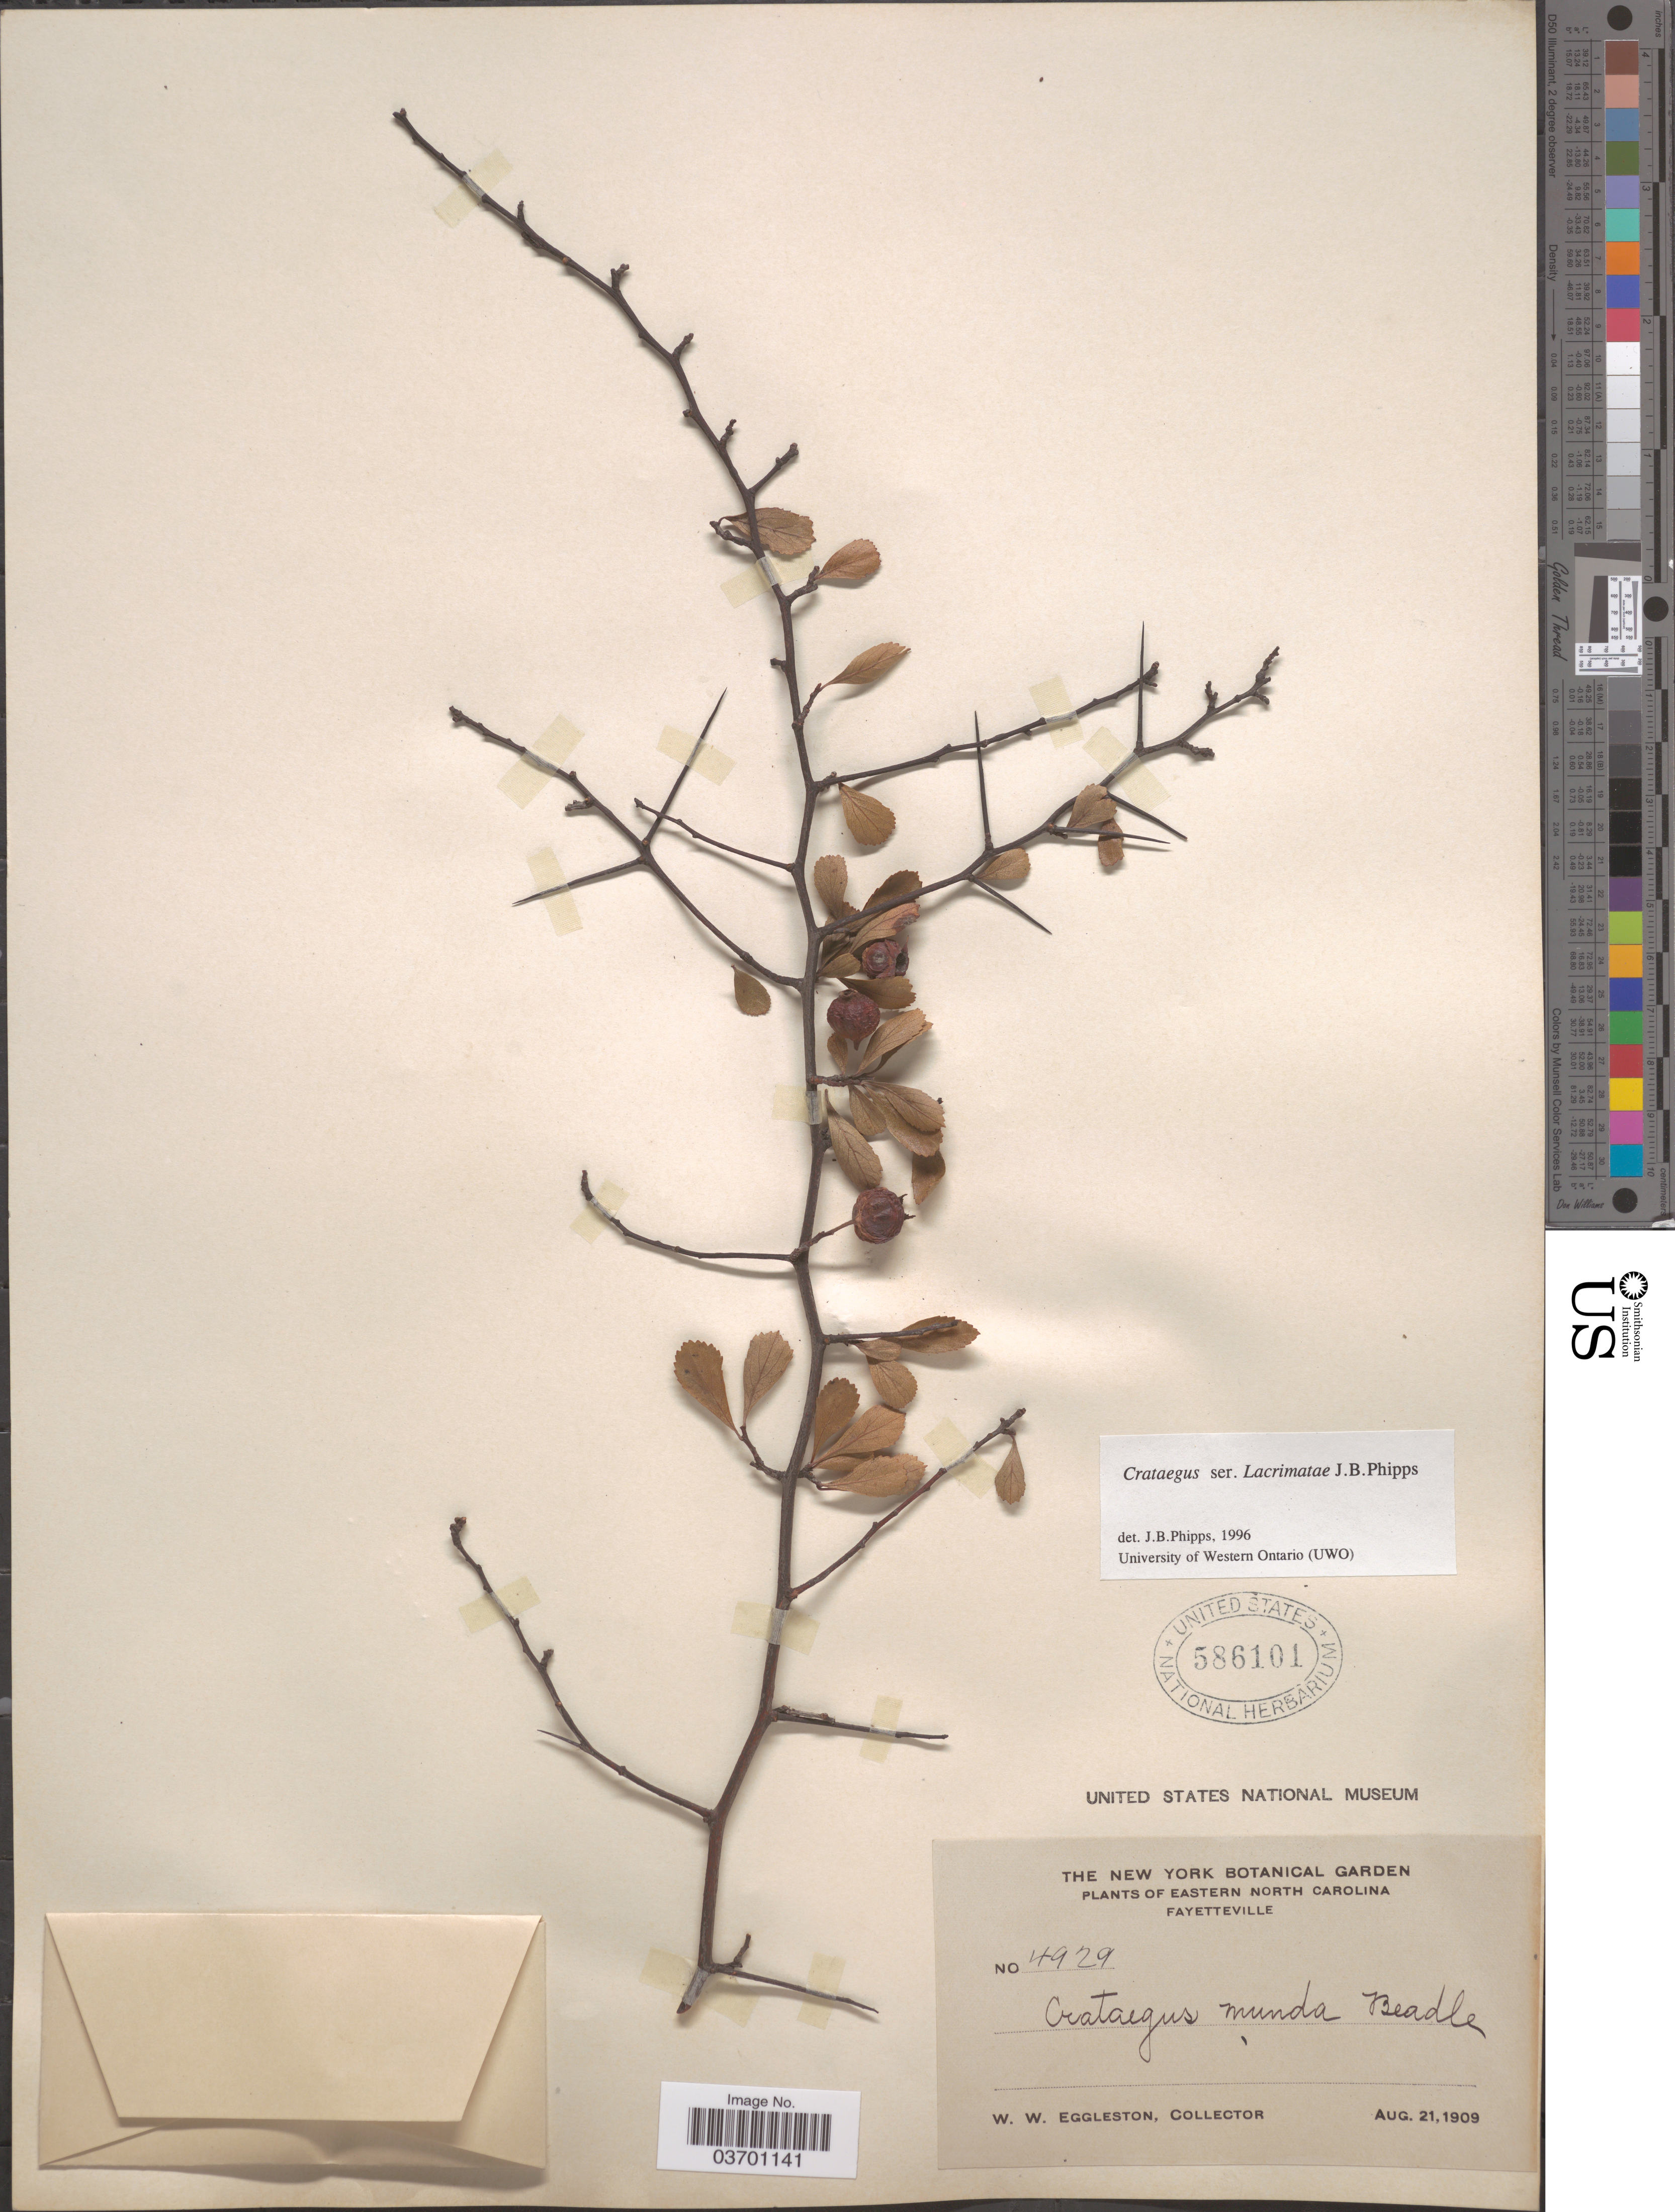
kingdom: Plantae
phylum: Tracheophyta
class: Magnoliopsida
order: Rosales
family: Rosaceae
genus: Crataegus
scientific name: Crataegus munda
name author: Beadle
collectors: W. W. Eggleston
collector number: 4929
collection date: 1909-08-21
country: United States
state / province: North Carolina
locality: Eastern North Carolina. Fayetteville.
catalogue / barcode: US 586101